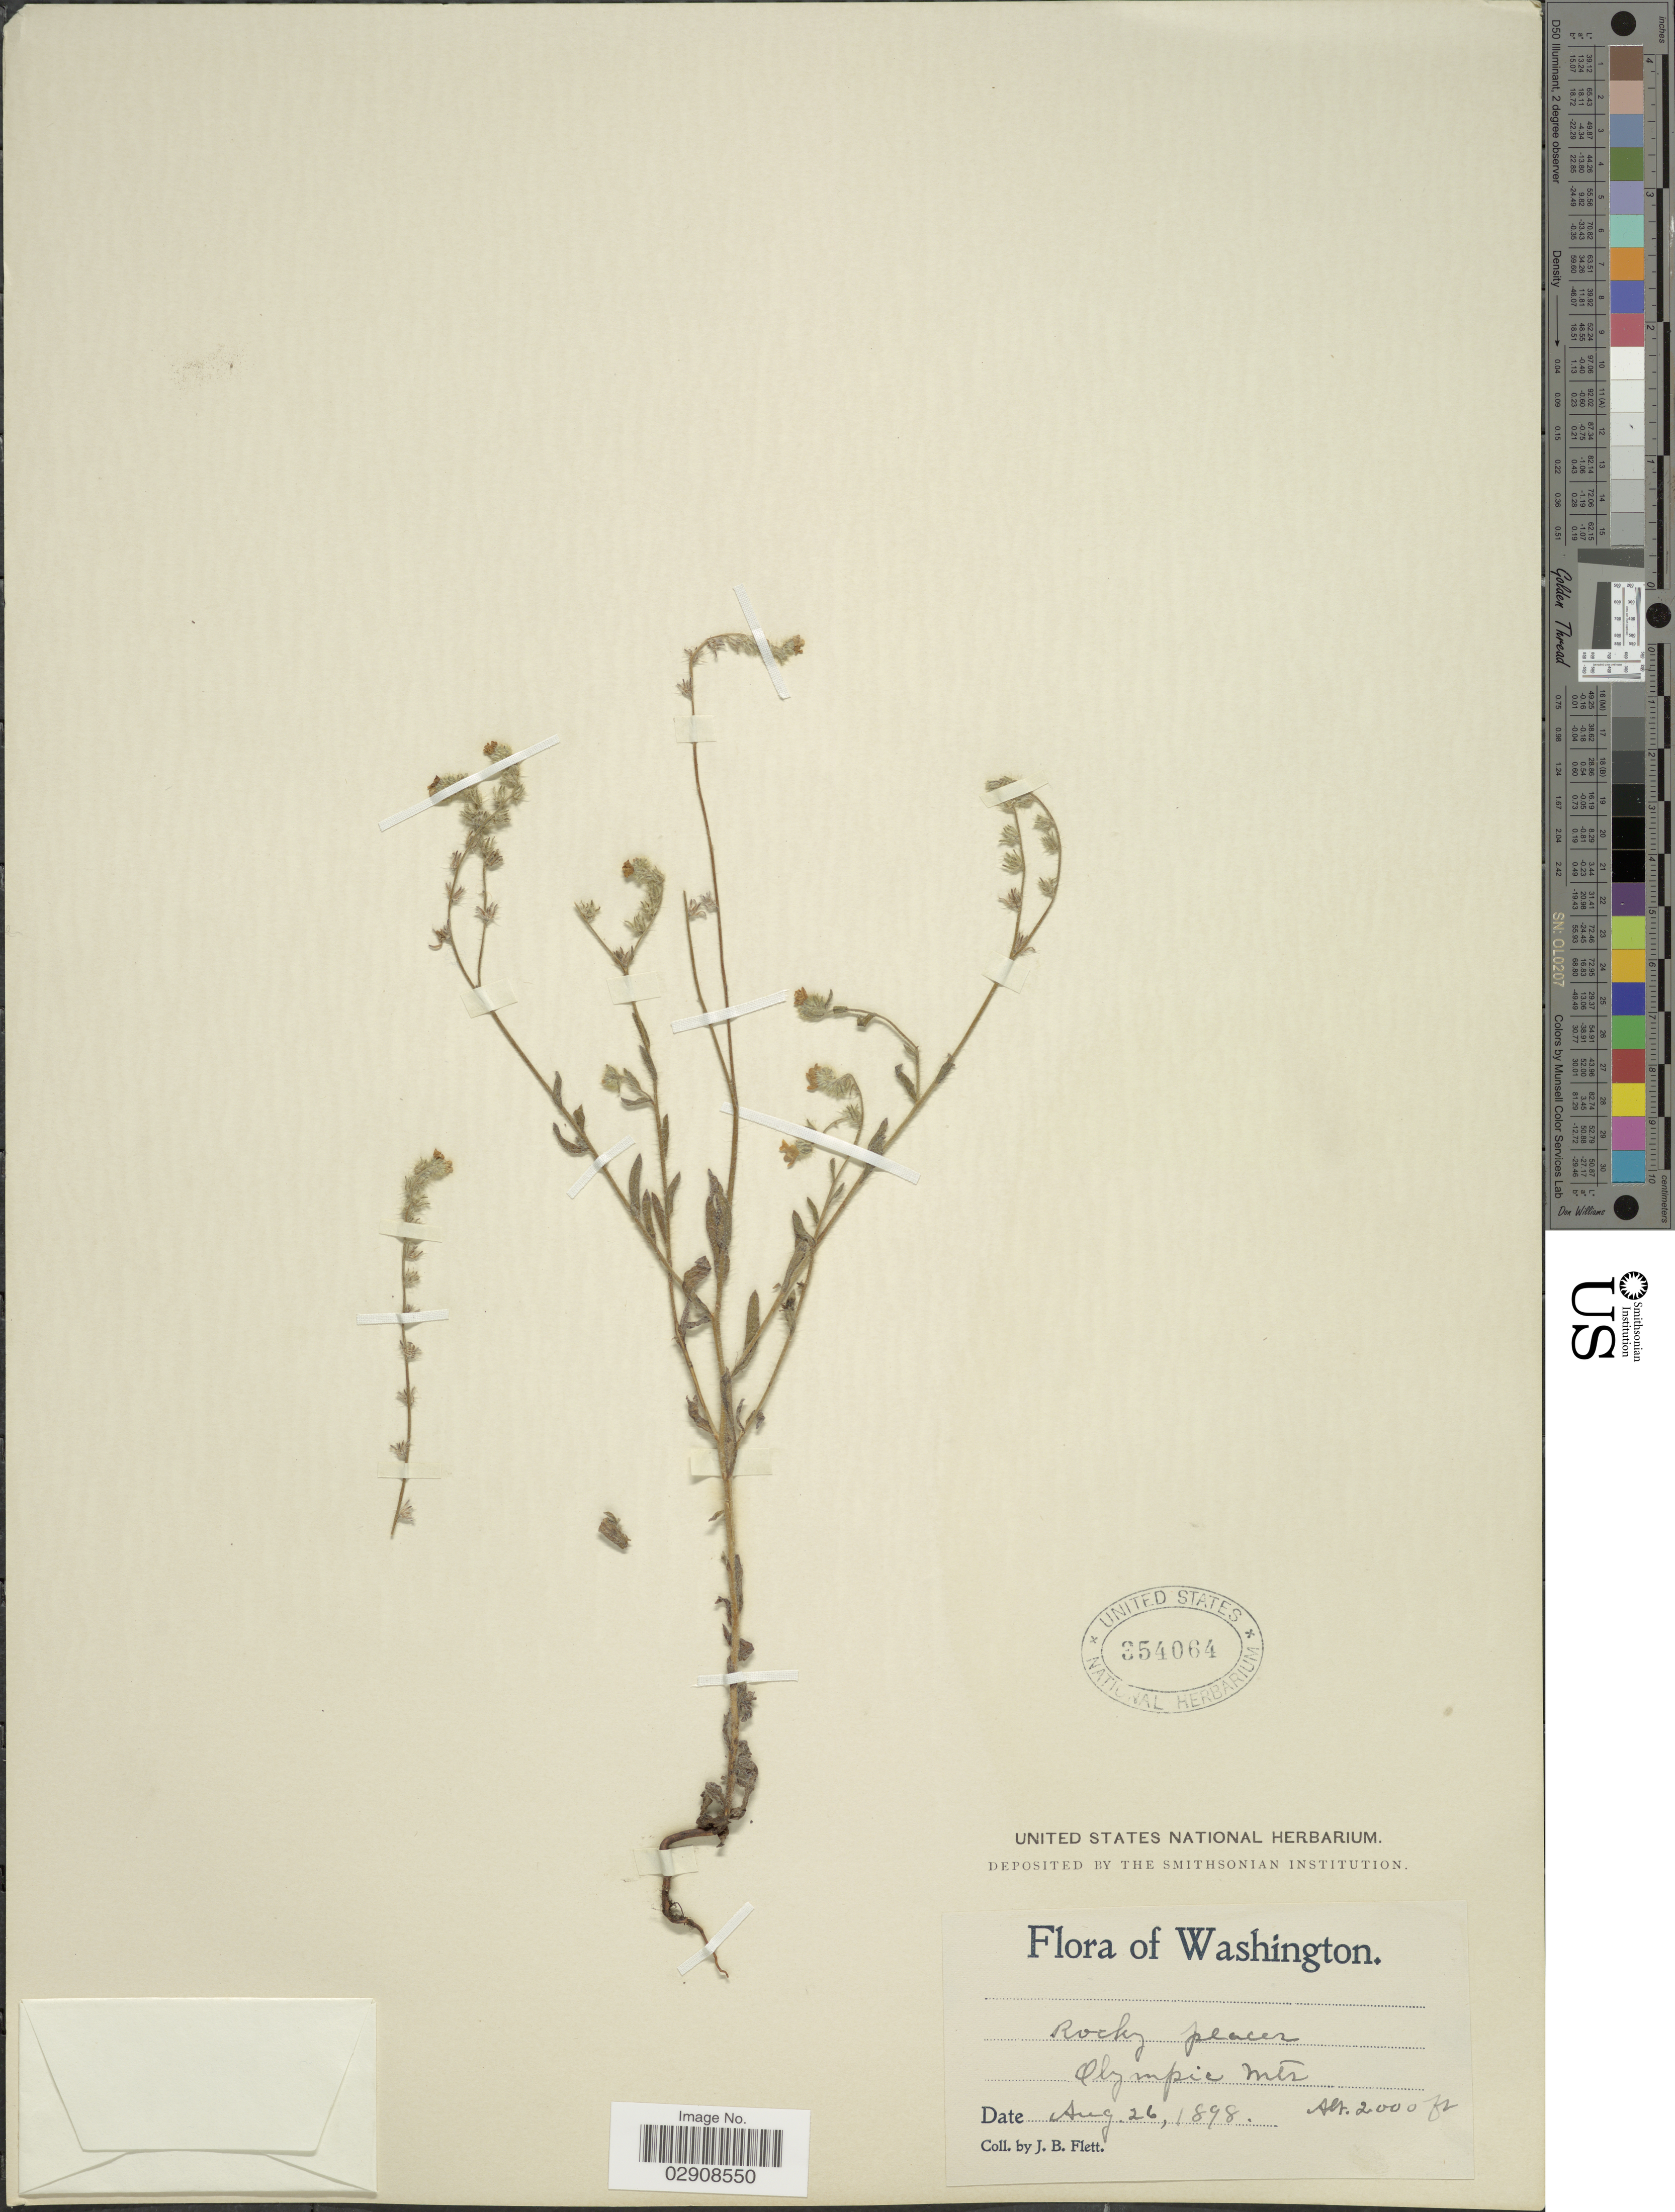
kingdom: Plantae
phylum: Tracheophyta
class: Magnoliopsida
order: Boraginales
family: Boraginaceae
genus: Cryptantha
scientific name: Cryptantha sp.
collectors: J. Flett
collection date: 1898-08-26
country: United States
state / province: Washington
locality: Olympic Mts.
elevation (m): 610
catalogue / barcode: US 354064